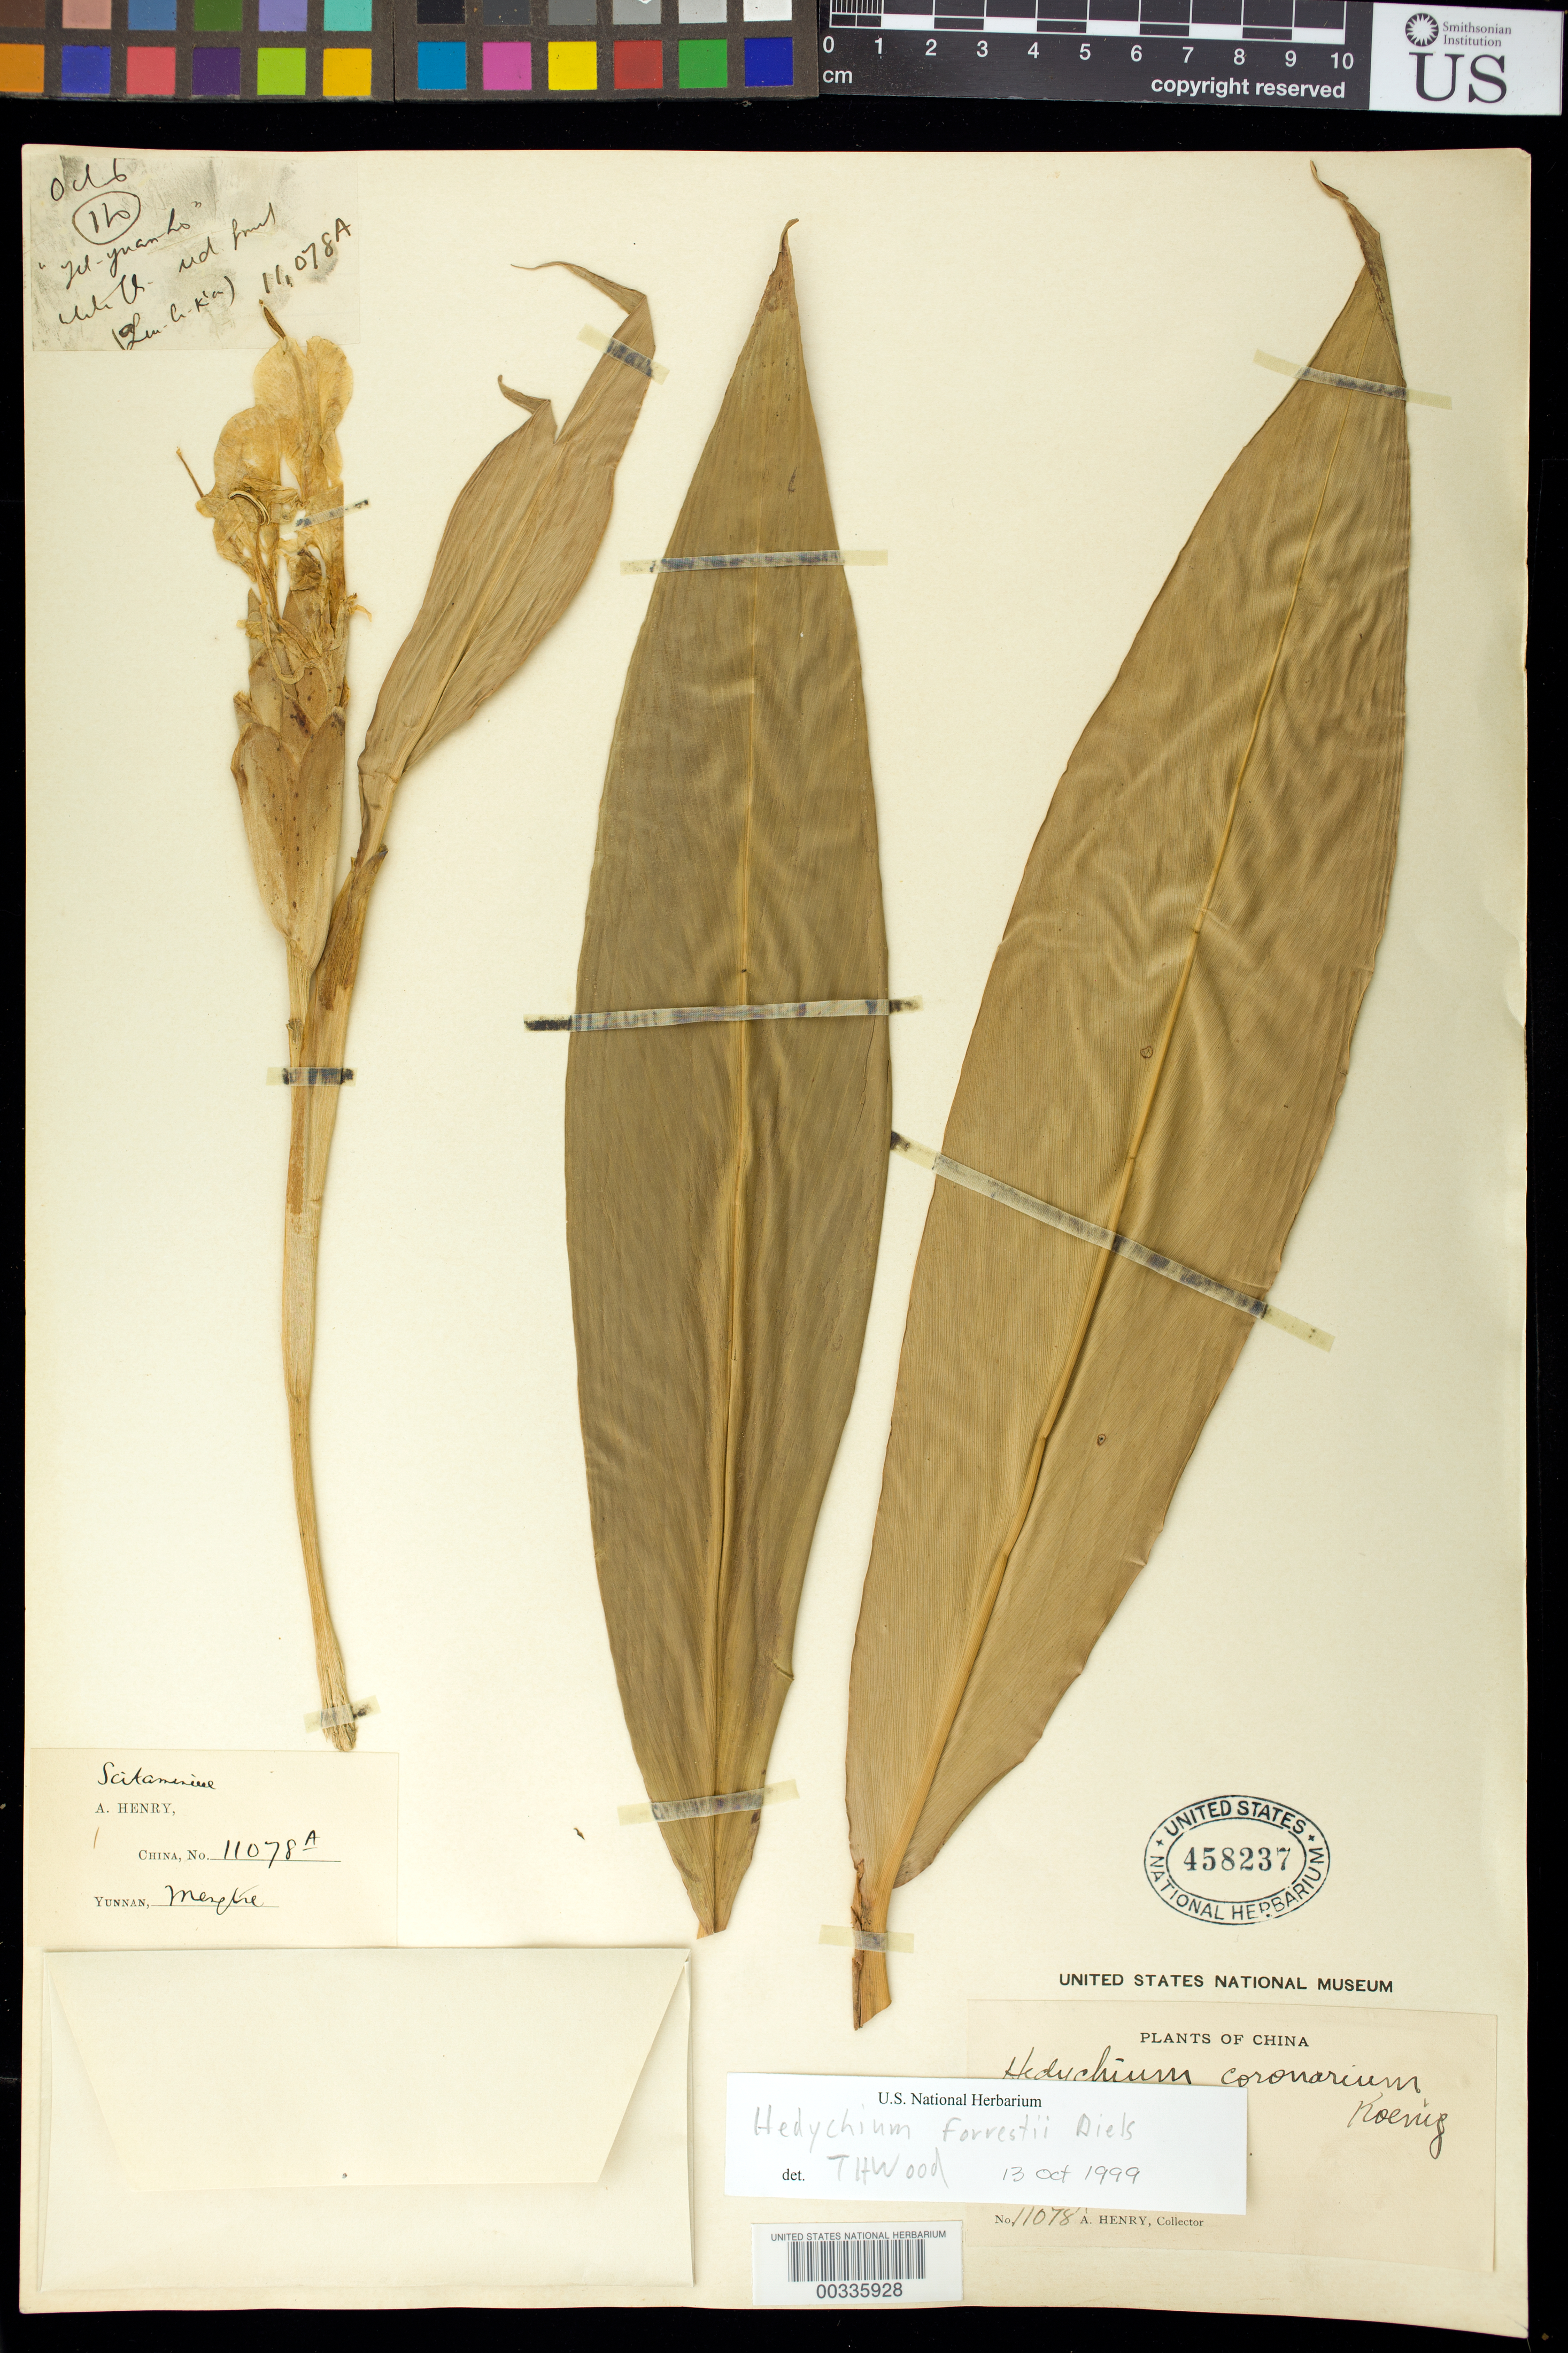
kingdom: Plantae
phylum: Tracheophyta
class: Liliopsida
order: Zingiberales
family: Zingiberaceae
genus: Hedychium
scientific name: Hedychium forrestii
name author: Diels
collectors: A. Henry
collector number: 11078 A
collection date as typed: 06 Oct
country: China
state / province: Yunnan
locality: Meng-tsze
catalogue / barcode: US 458237